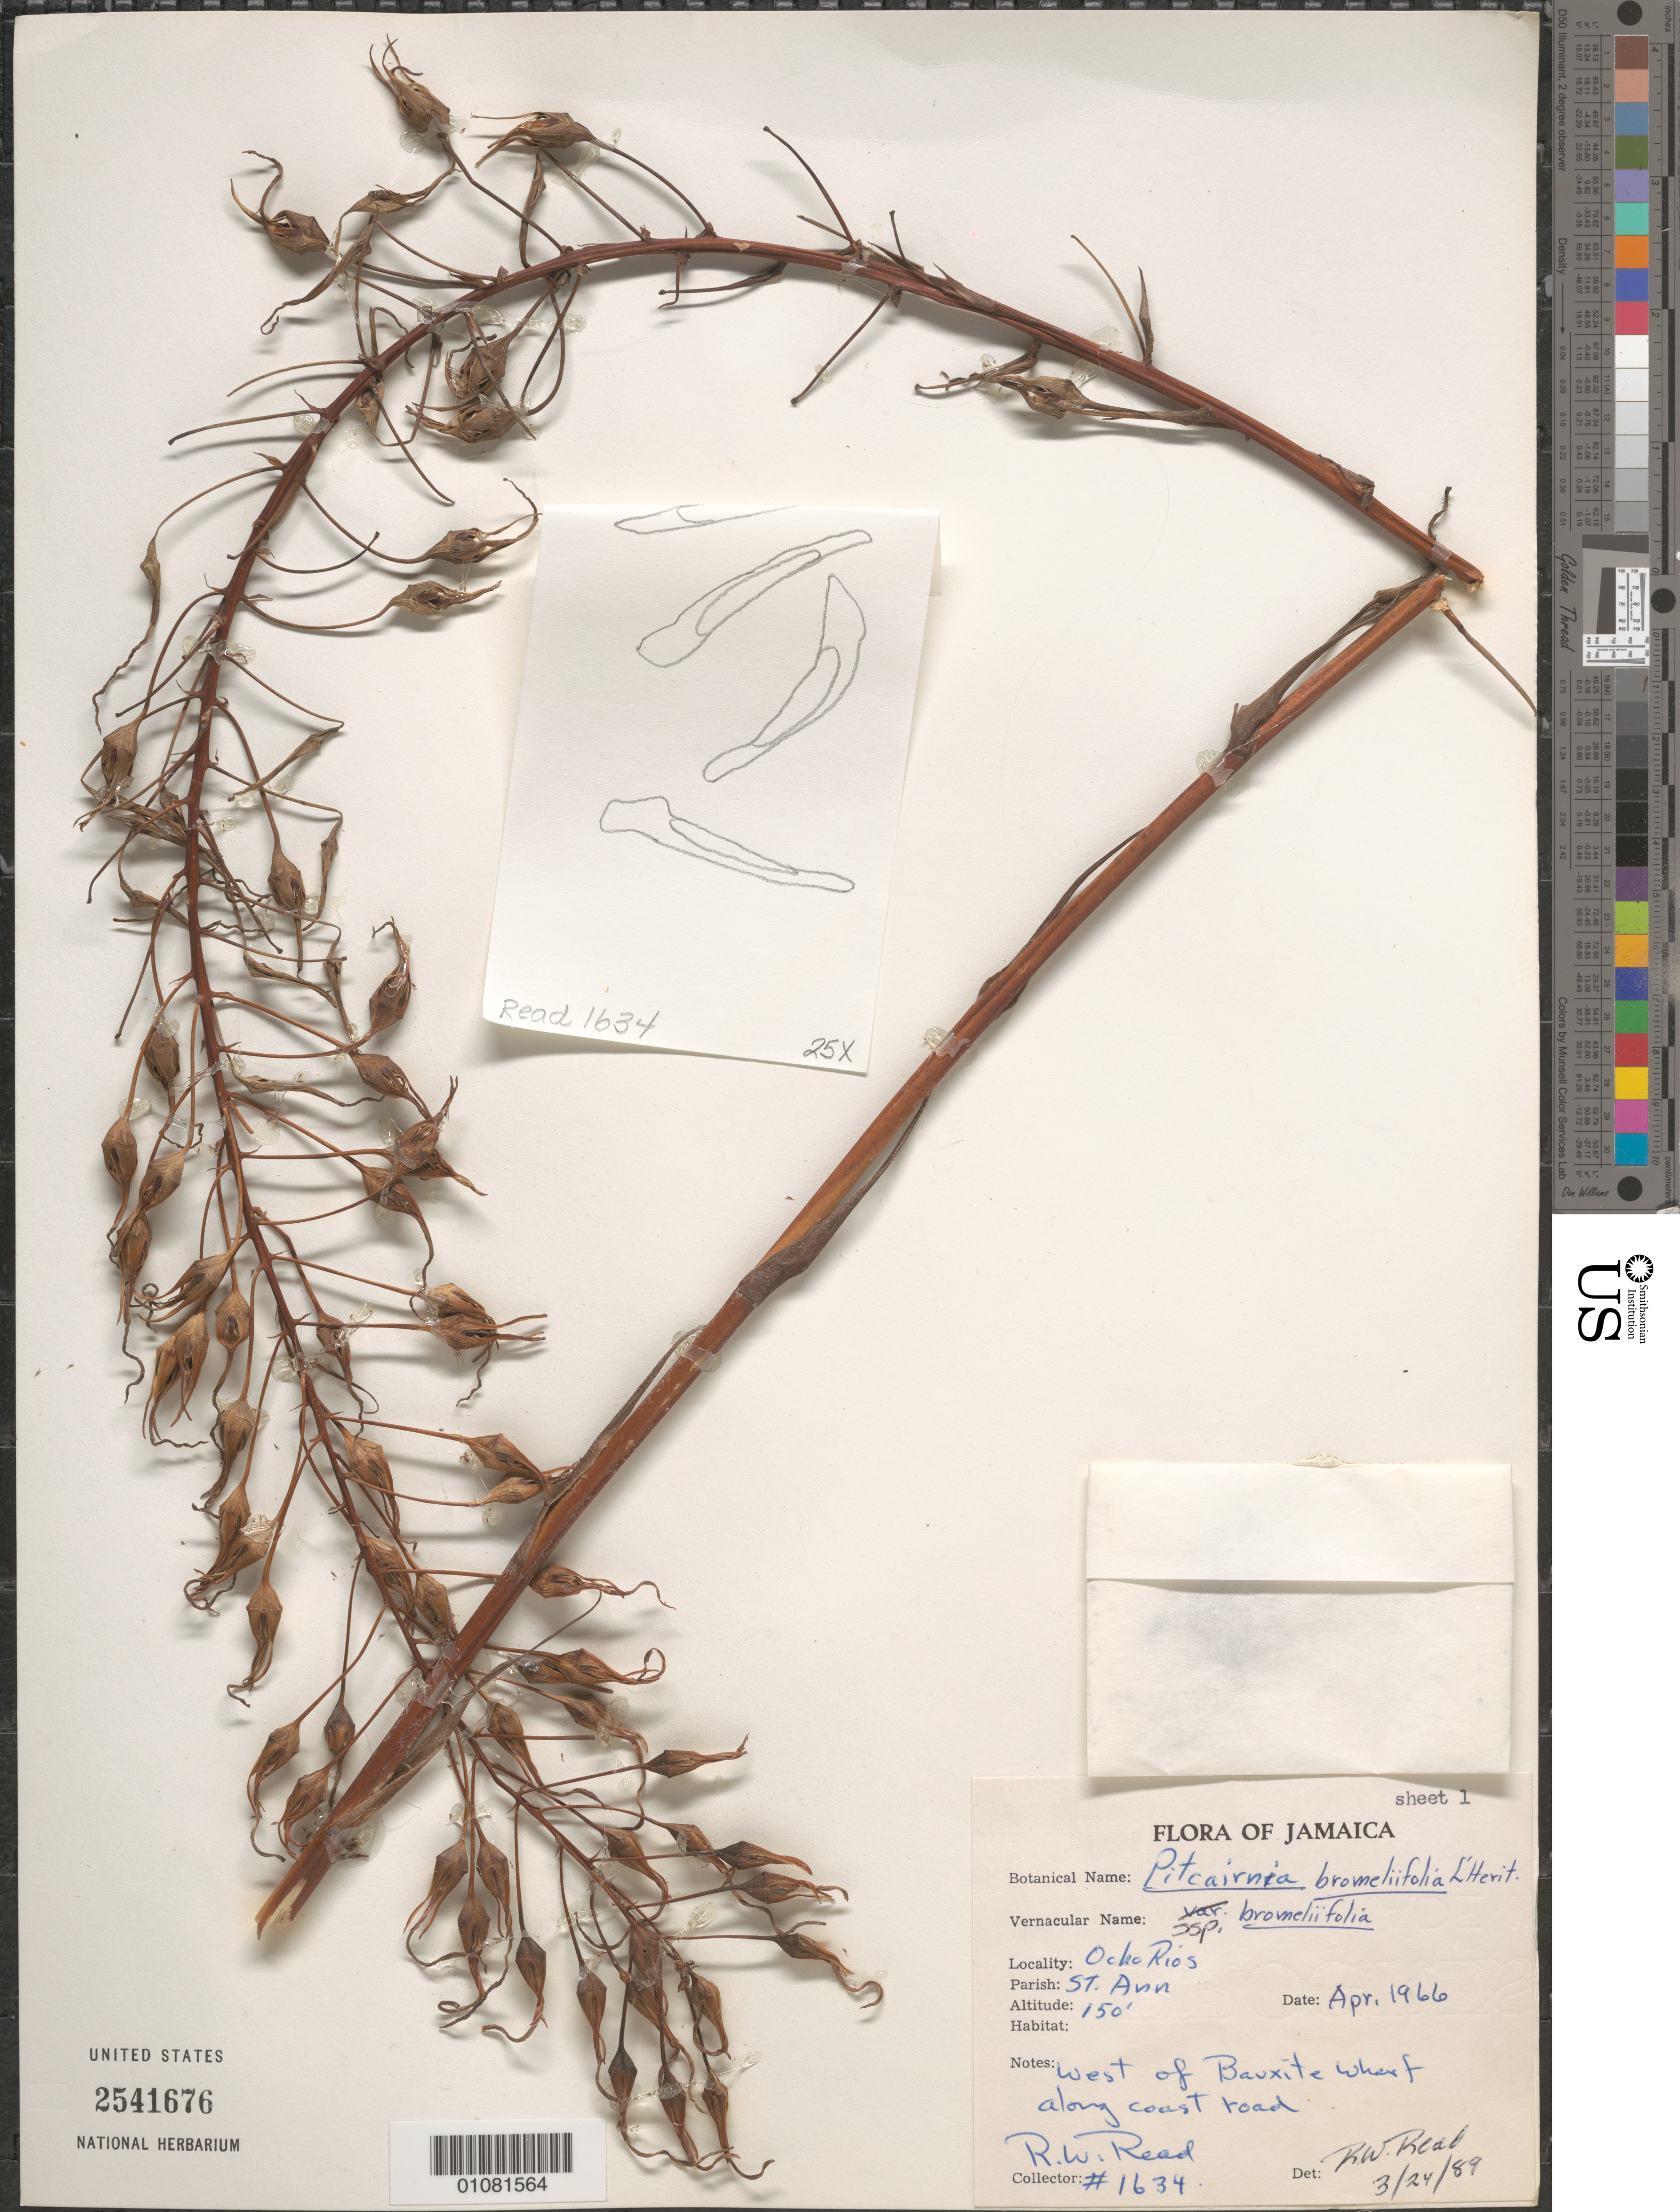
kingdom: Plantae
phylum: Tracheophyta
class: Liliopsida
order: Poales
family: Bromeliaceae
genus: Pitcairnia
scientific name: Pitcairnia bromeliifolia var. bromeliifolia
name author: L'Hér.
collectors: R. W. Read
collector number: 1634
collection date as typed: Apr 1966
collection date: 1966-04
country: Jamaica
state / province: Saint Ann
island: Jamaica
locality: Ocho Rios, W of Bauxite Wharf along coast road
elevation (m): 46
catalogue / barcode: US 2541676